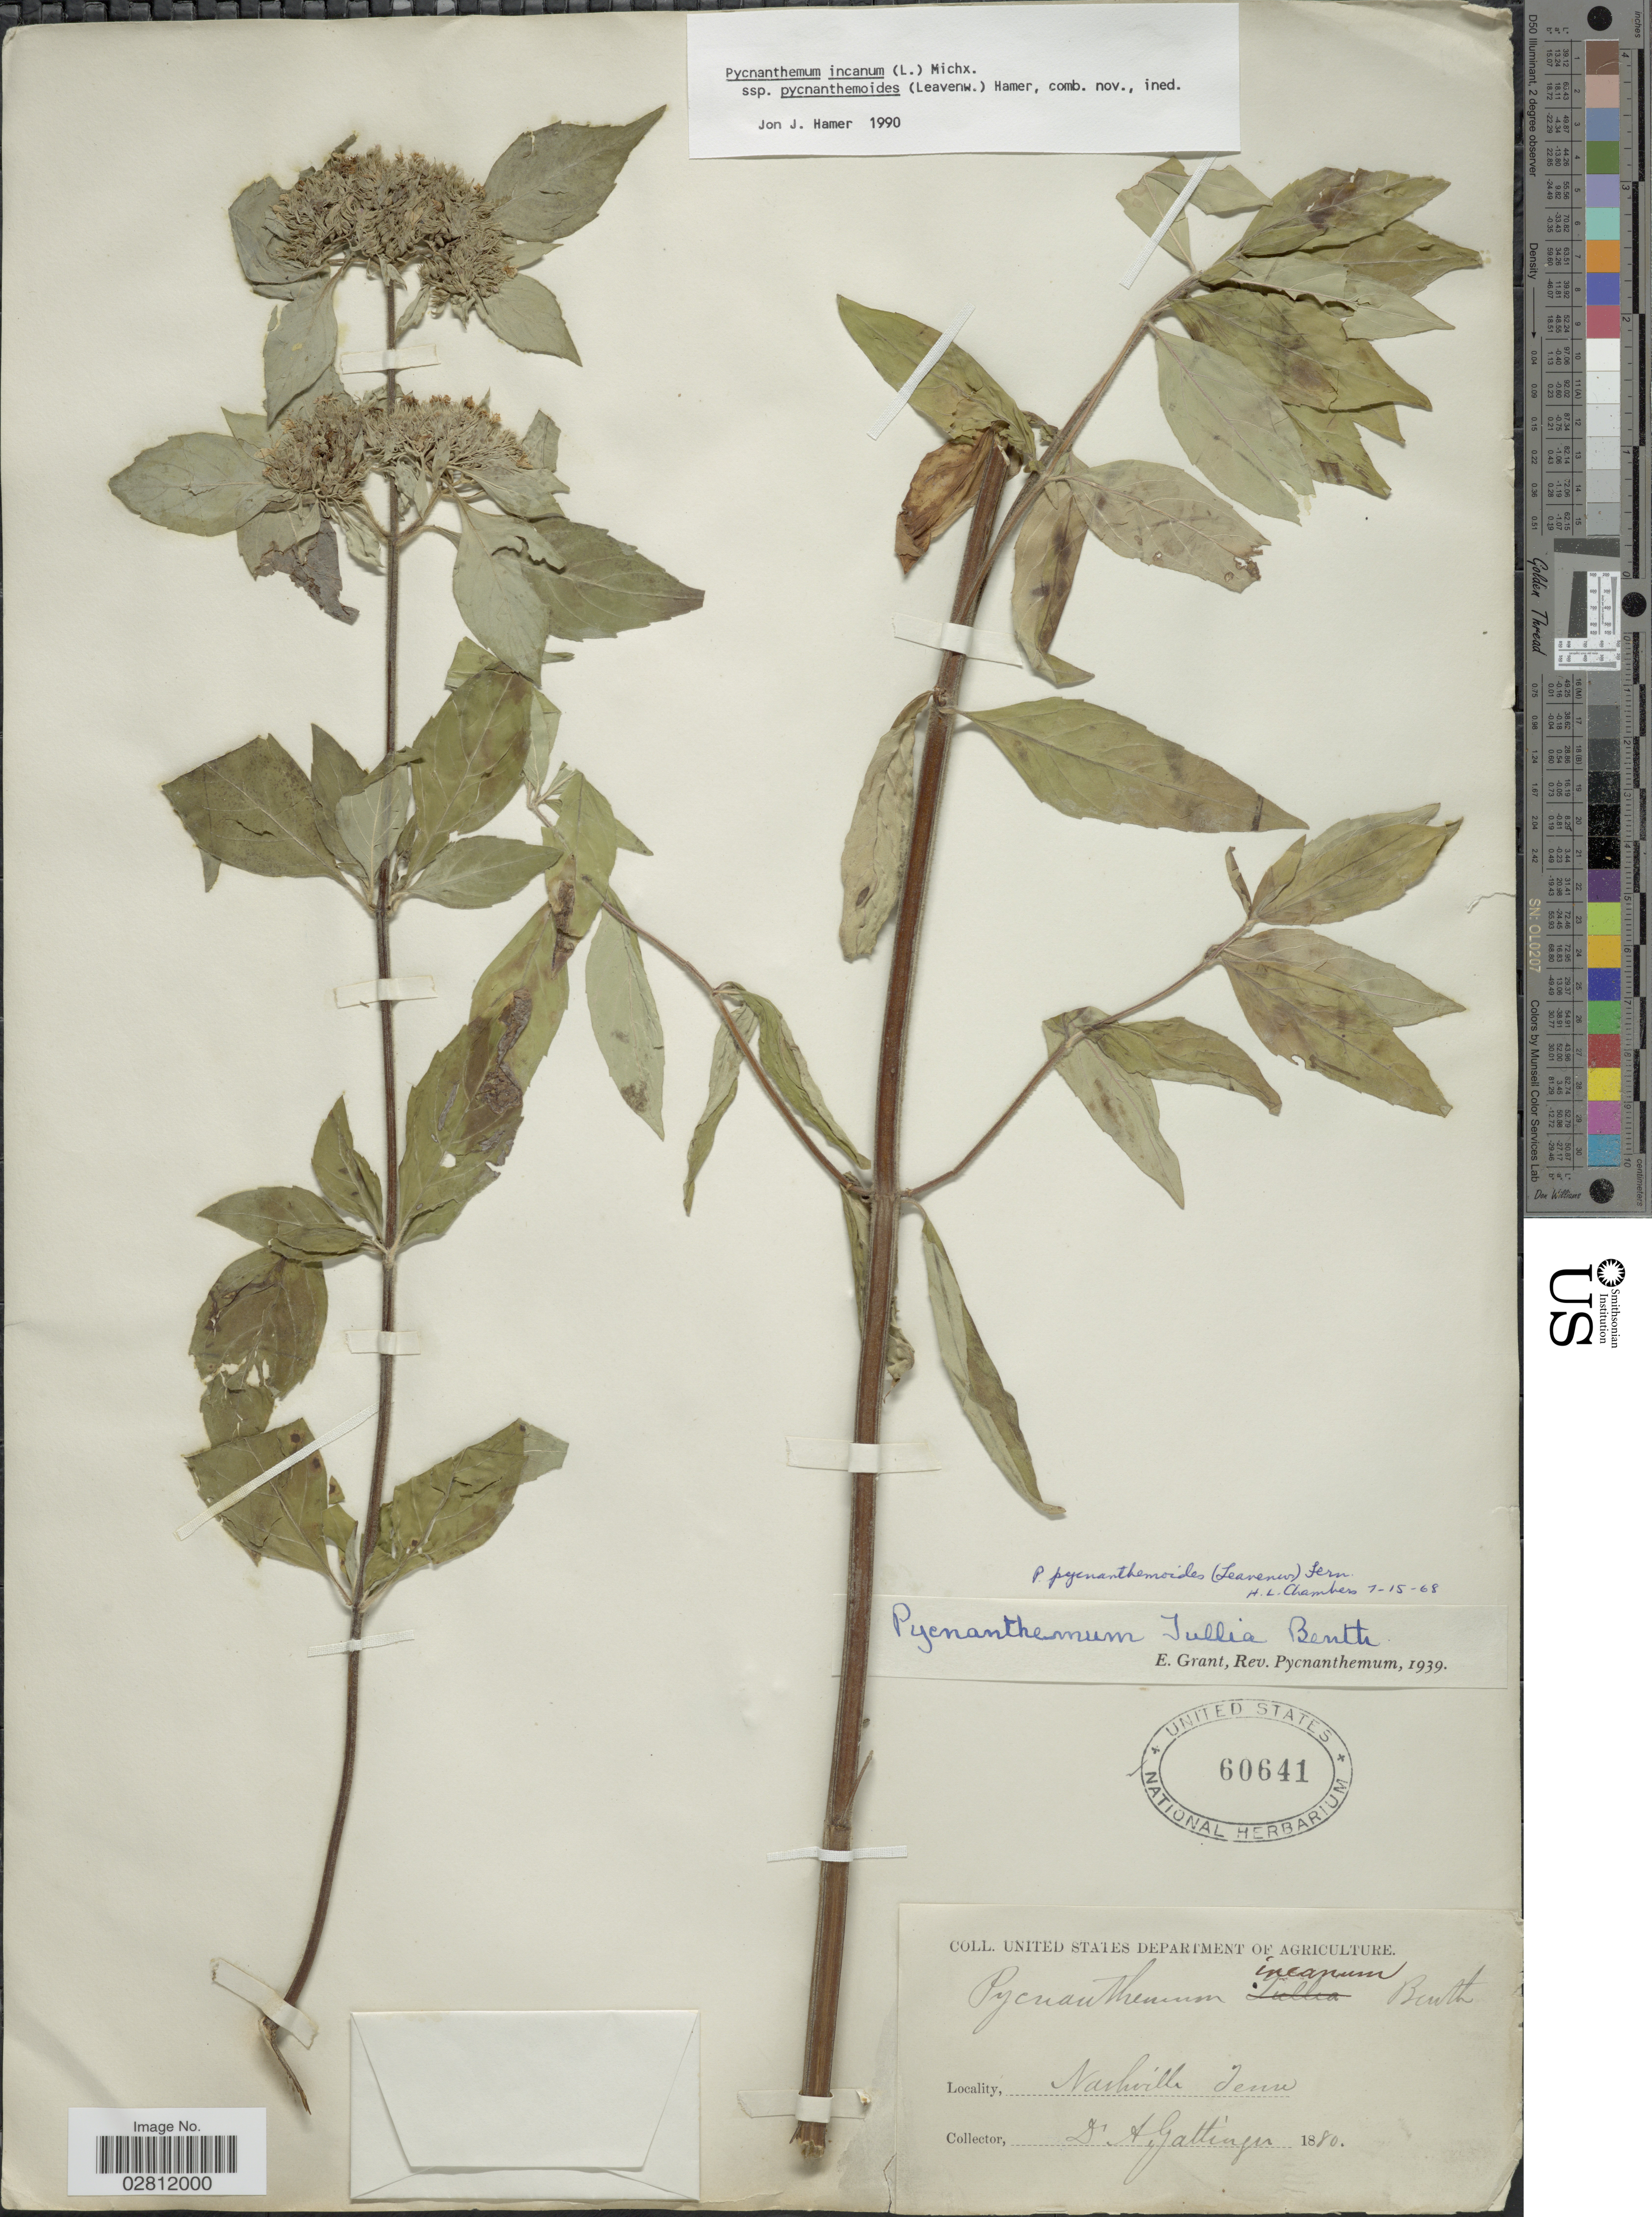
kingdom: Plantae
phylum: Tracheophyta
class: Magnoliopsida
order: Lamiales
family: Lamiaceae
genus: Pycnanthemum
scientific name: Pycnanthemum incanum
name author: (L.) Michx.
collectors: A. Gattinger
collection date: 1880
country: United States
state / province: Tennessee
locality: Nashville.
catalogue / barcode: US 60641